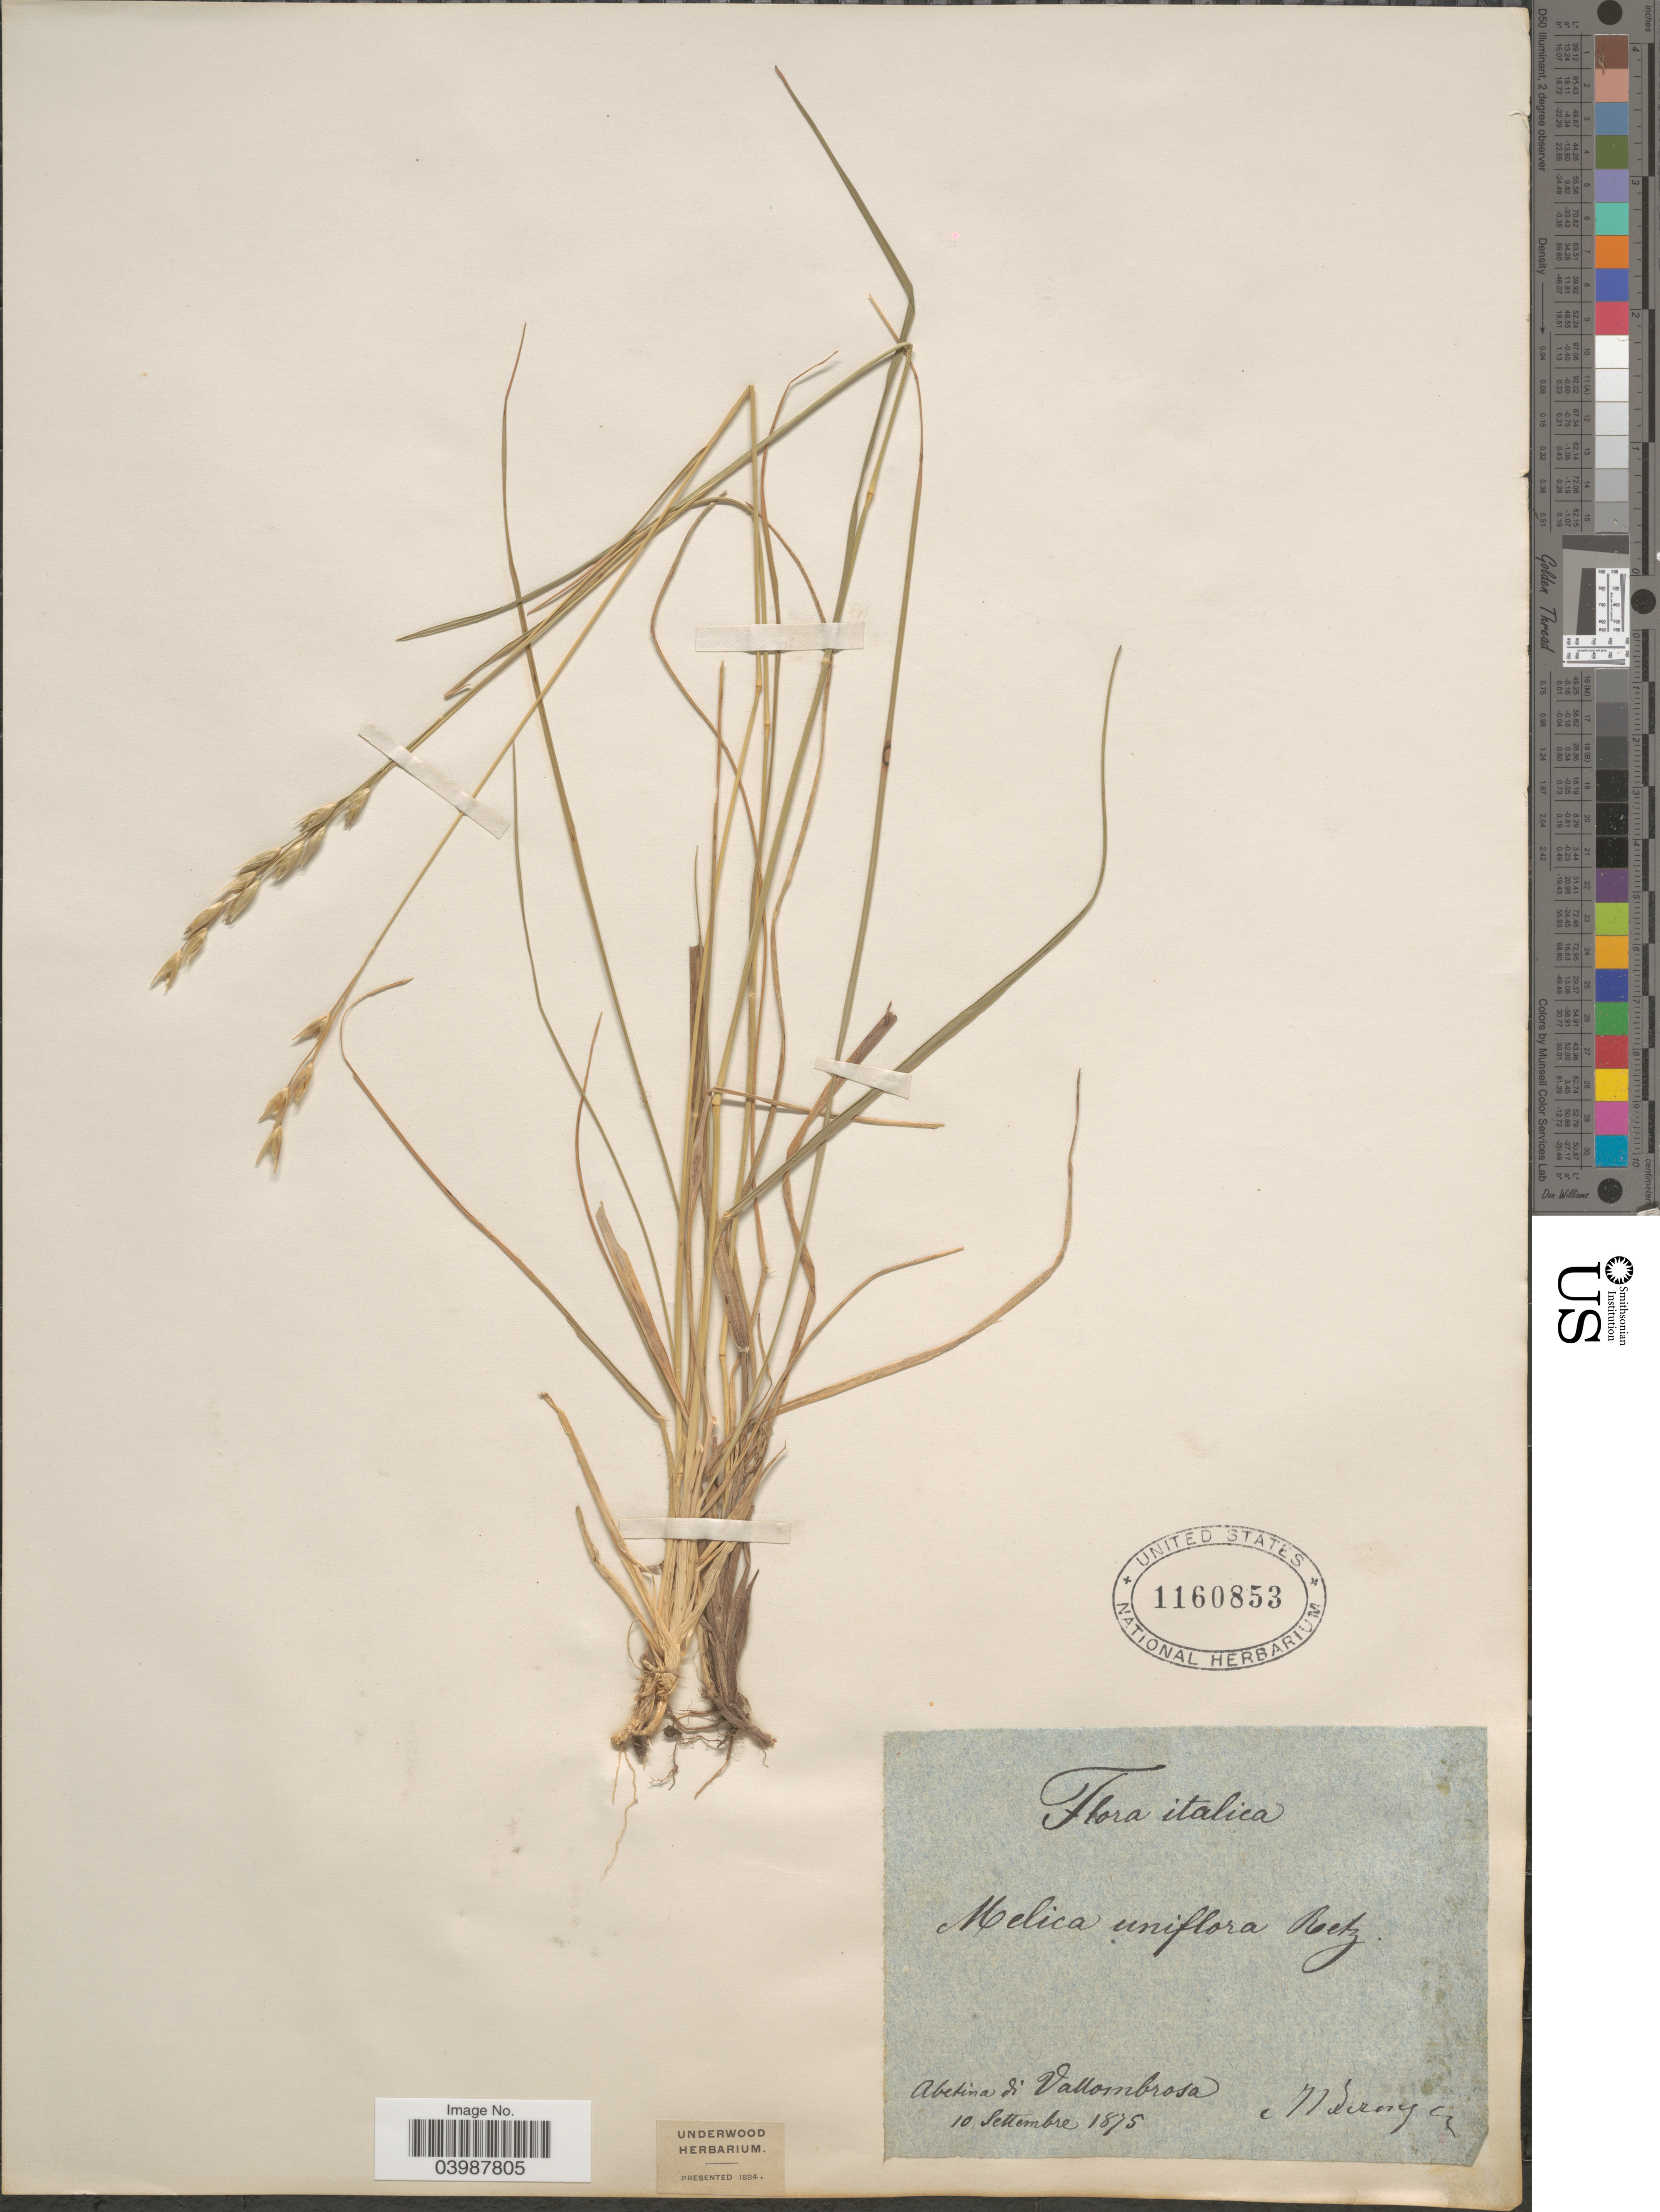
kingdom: Plantae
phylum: Tracheophyta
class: Liliopsida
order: Poales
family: Poaceae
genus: Melica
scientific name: Melica uniflora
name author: Retz.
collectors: G. Berenger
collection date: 1875-09-10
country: Italy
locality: Italica. Abelina di Valombrosa.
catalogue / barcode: US 1160853